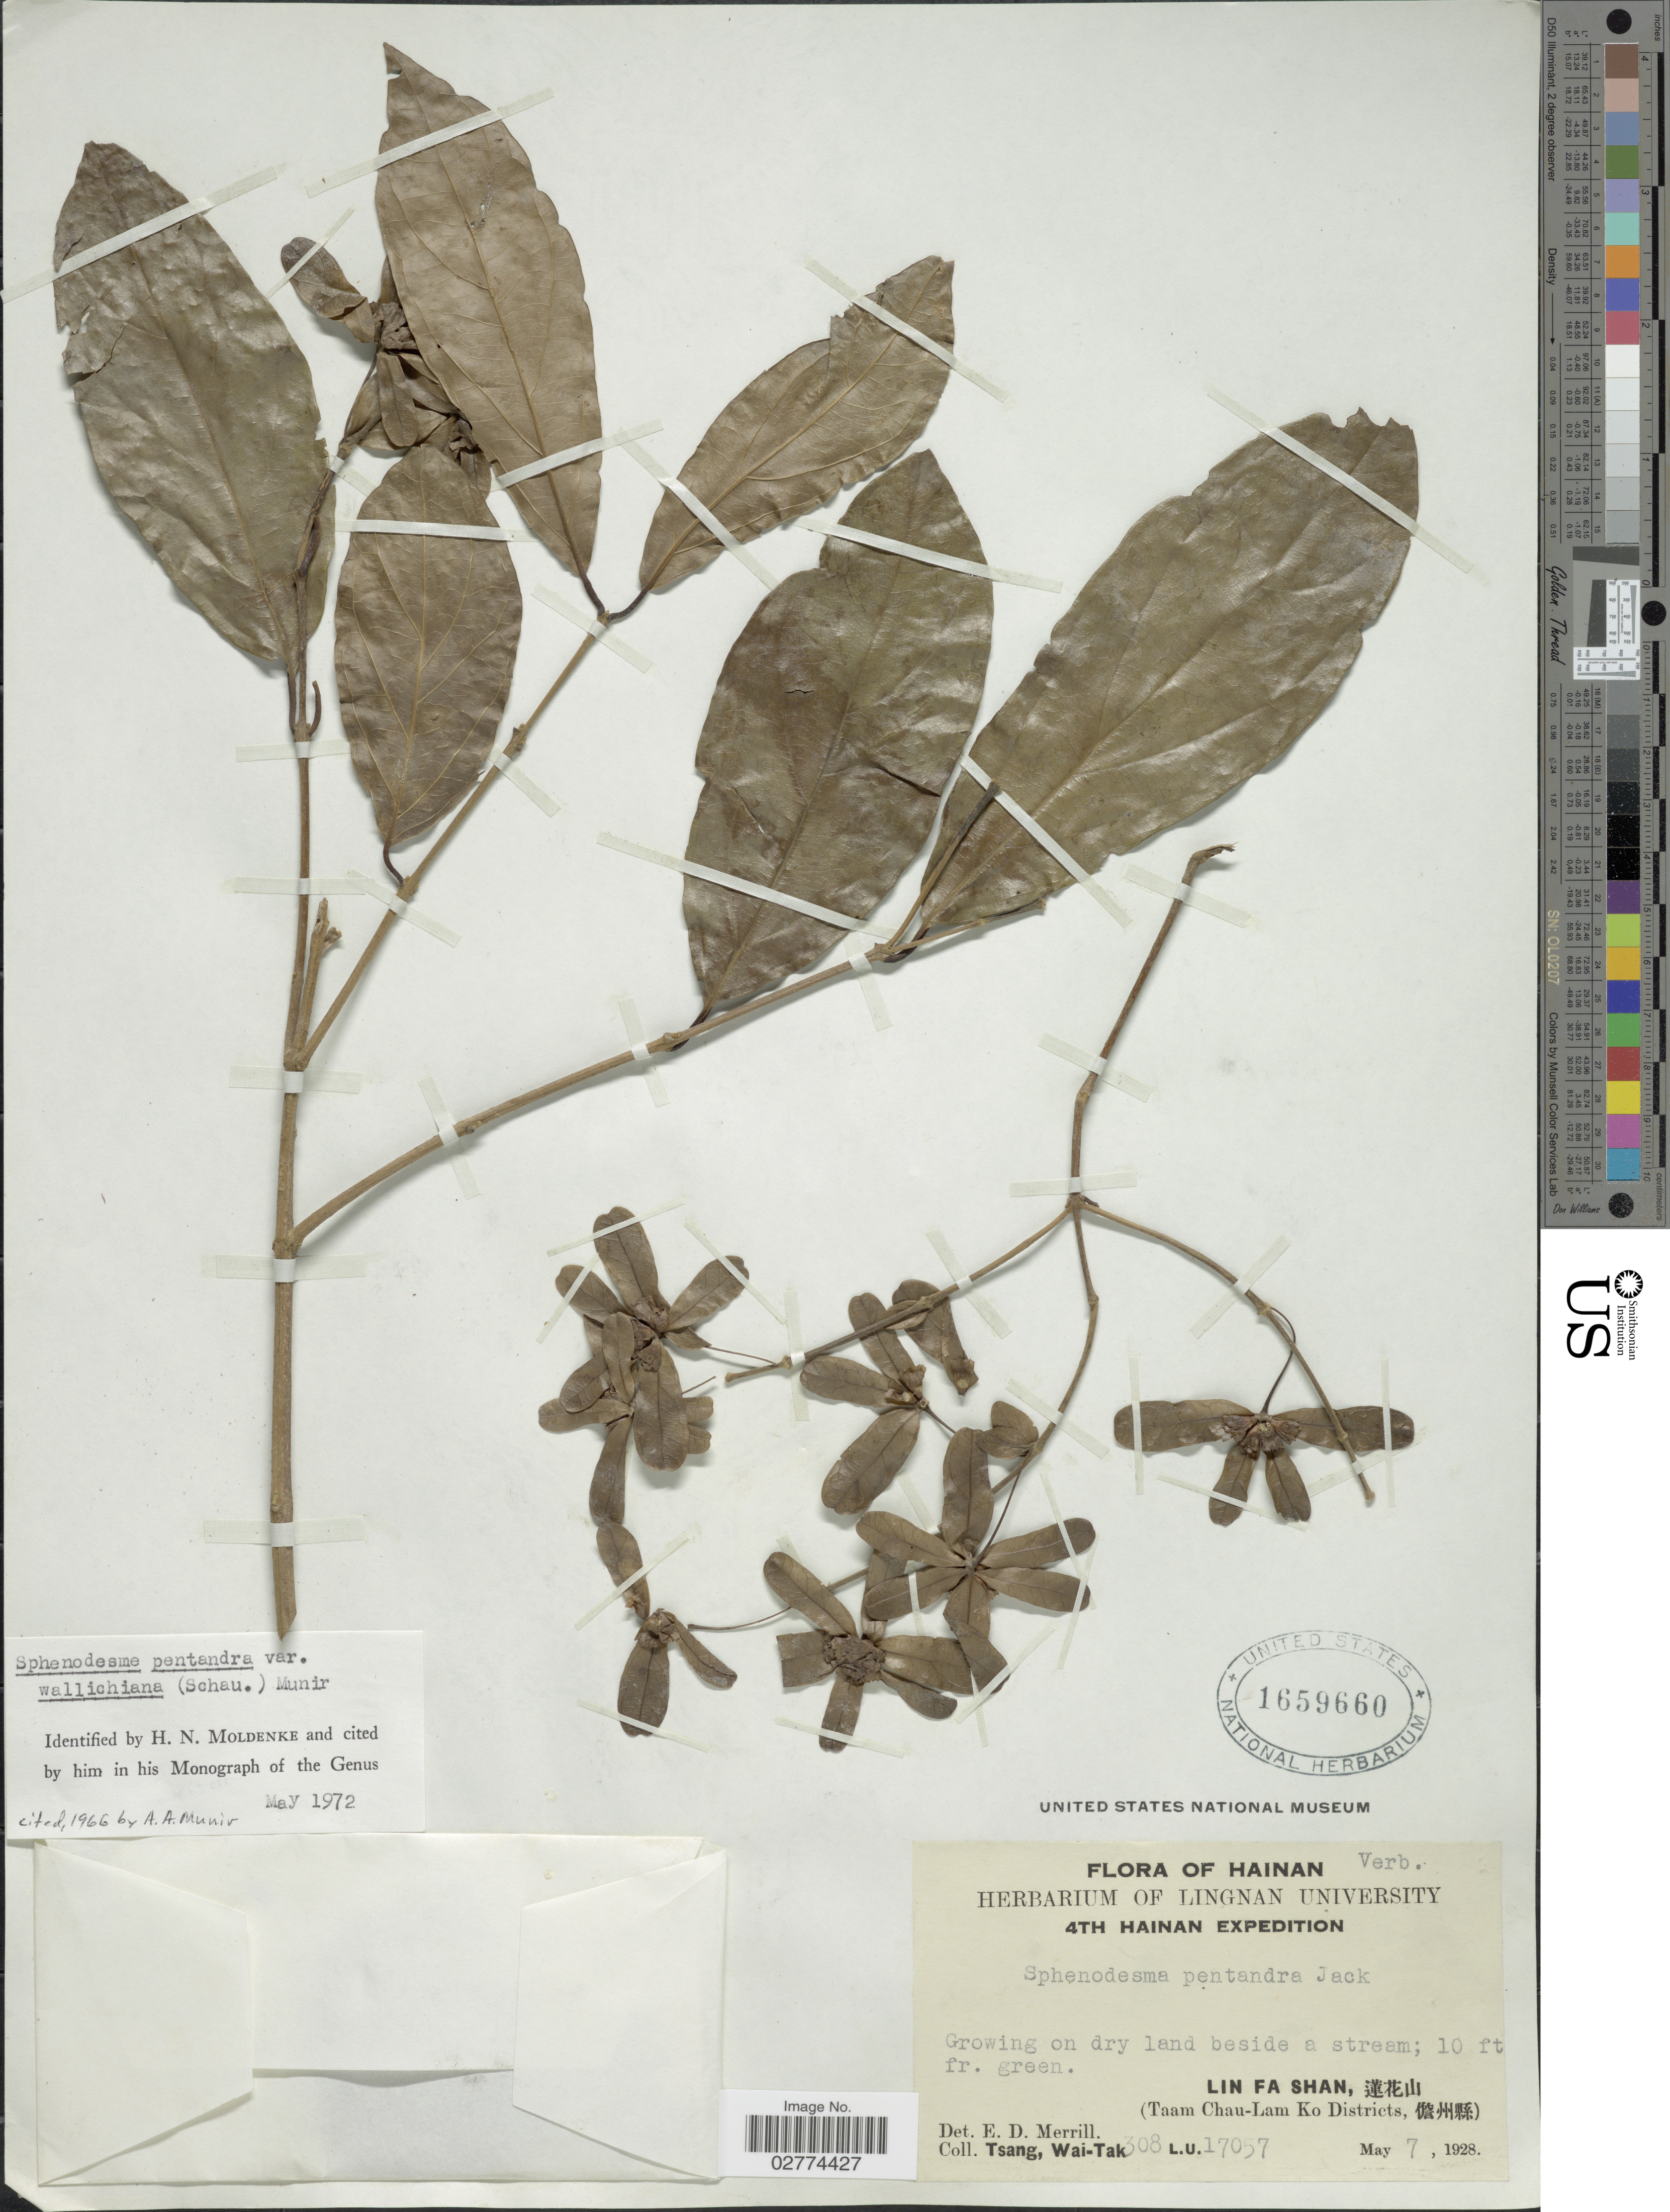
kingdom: Plantae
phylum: Tracheophyta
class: Magnoliopsida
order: Lamiales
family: Lamiaceae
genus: Sphenodesme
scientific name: Sphenodesme pentandra var. wallichiana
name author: (Schauer) Munir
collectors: W. T. Tsang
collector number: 308L.U.17057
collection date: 1928-05-07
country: China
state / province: Hainan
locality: Lin Fa Shan, X. (Taam Chau-Lam Ko Districts, X).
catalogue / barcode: US 1659660